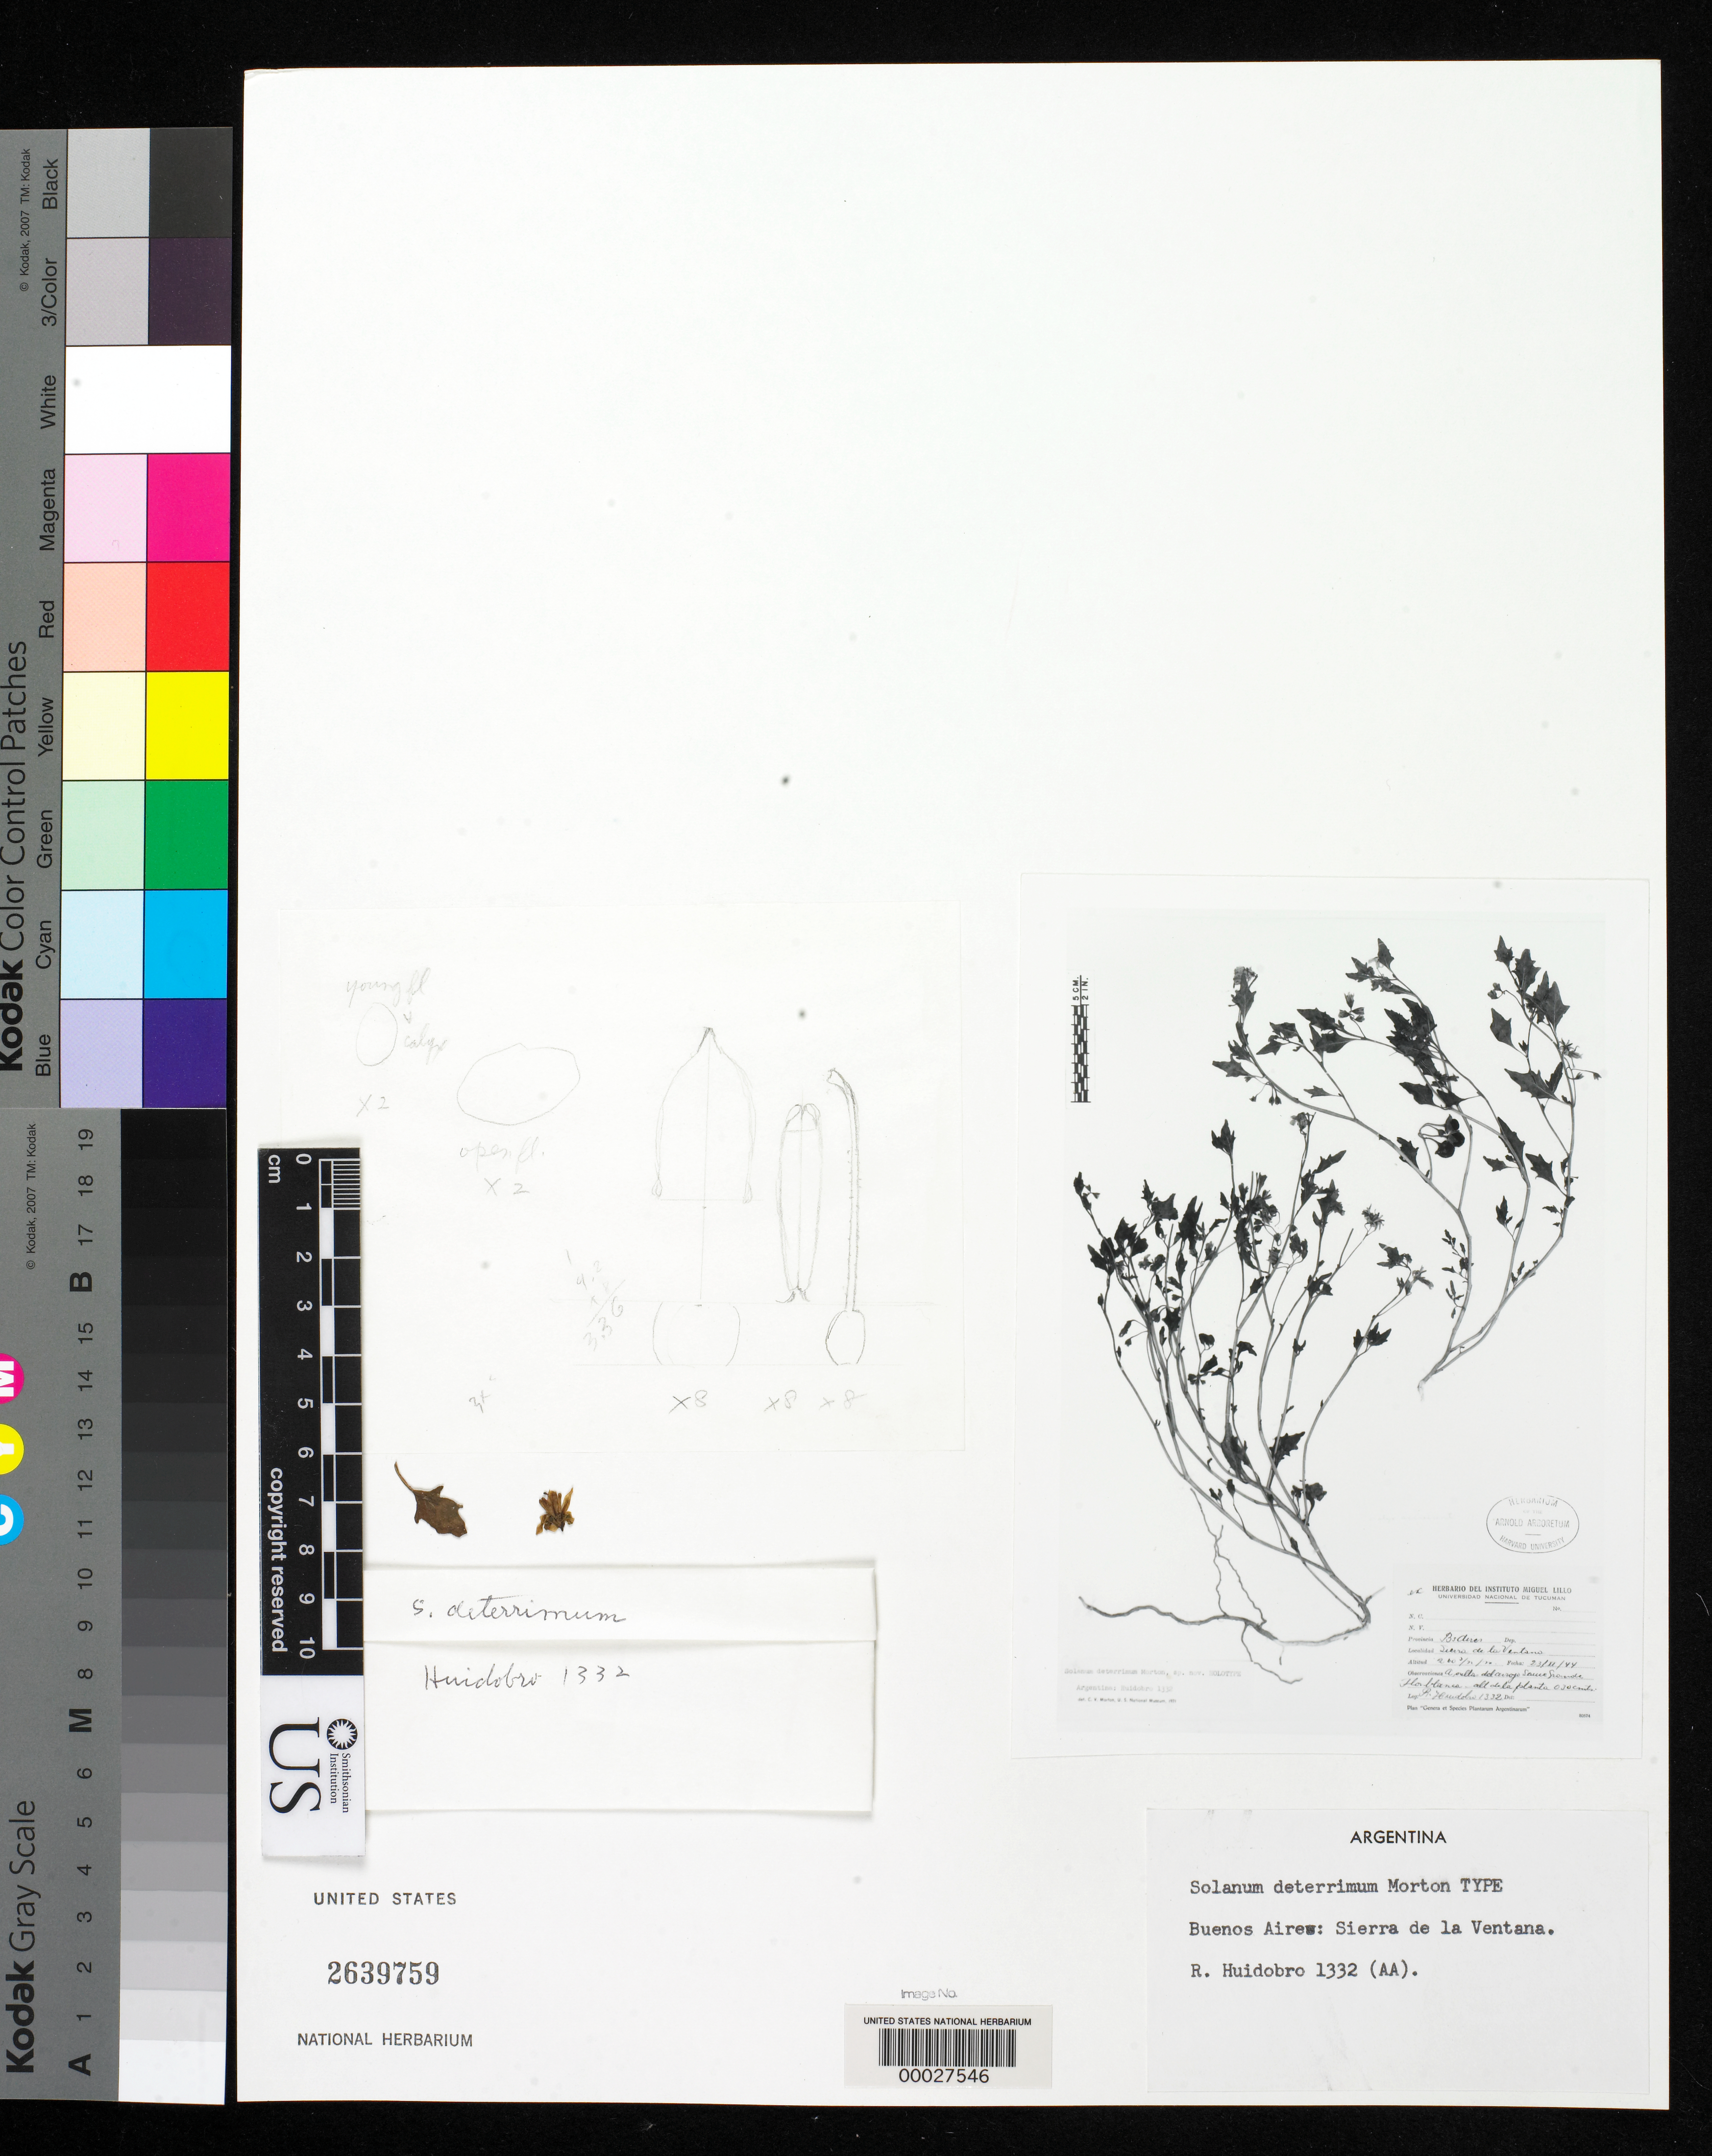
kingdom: Plantae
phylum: Tracheophyta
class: Magnoliopsida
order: Solanales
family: Solanaceae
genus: Solanum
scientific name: Solanum deterrimum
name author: C.V. Morton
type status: Type Fragment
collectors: M. Ruiz Huidobro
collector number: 1332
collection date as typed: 23 Feb 1944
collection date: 1944-02-23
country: Argentina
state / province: Buenos Aires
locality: Sierra de la Ventana.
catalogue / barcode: US 2639759